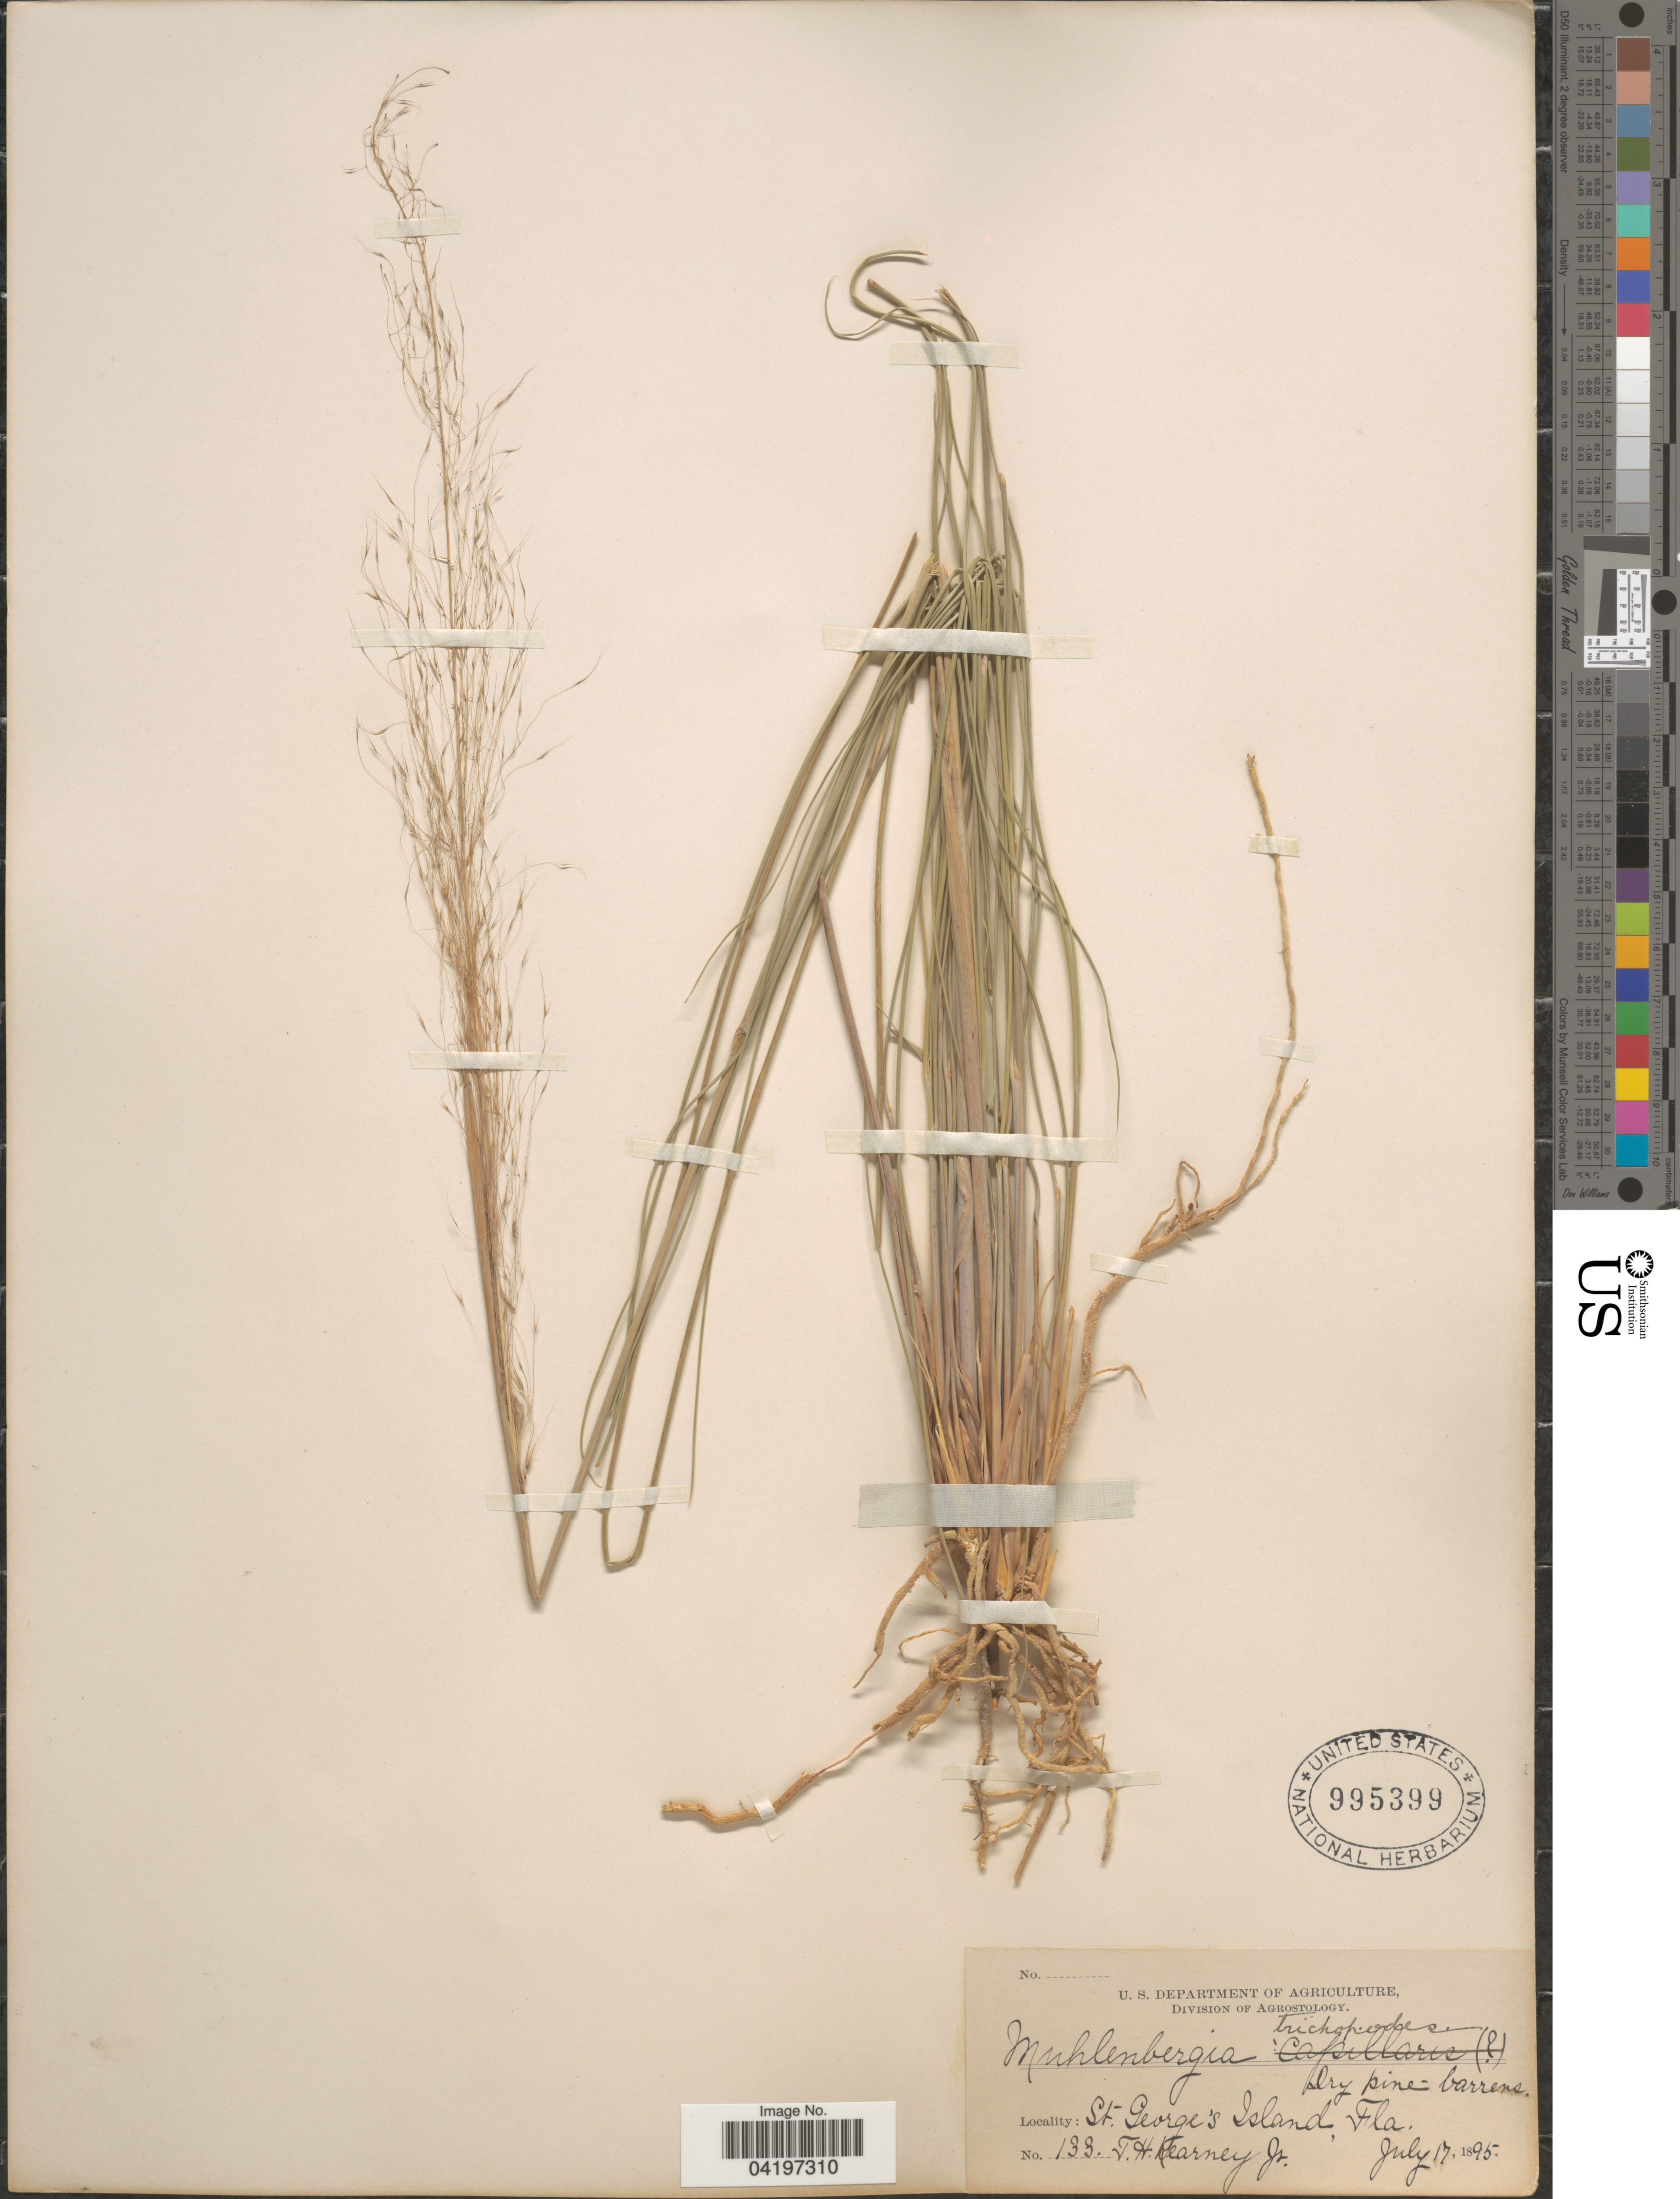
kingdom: Plantae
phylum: Tracheophyta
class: Liliopsida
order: Poales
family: Poaceae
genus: Muhlenbergia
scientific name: Muhlenbergia sericea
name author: (Michx.) P.M. Peterson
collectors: T. H. Kearney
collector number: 133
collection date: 1895-07-17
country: United States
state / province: Florida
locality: St. George's Island.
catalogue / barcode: US 995399